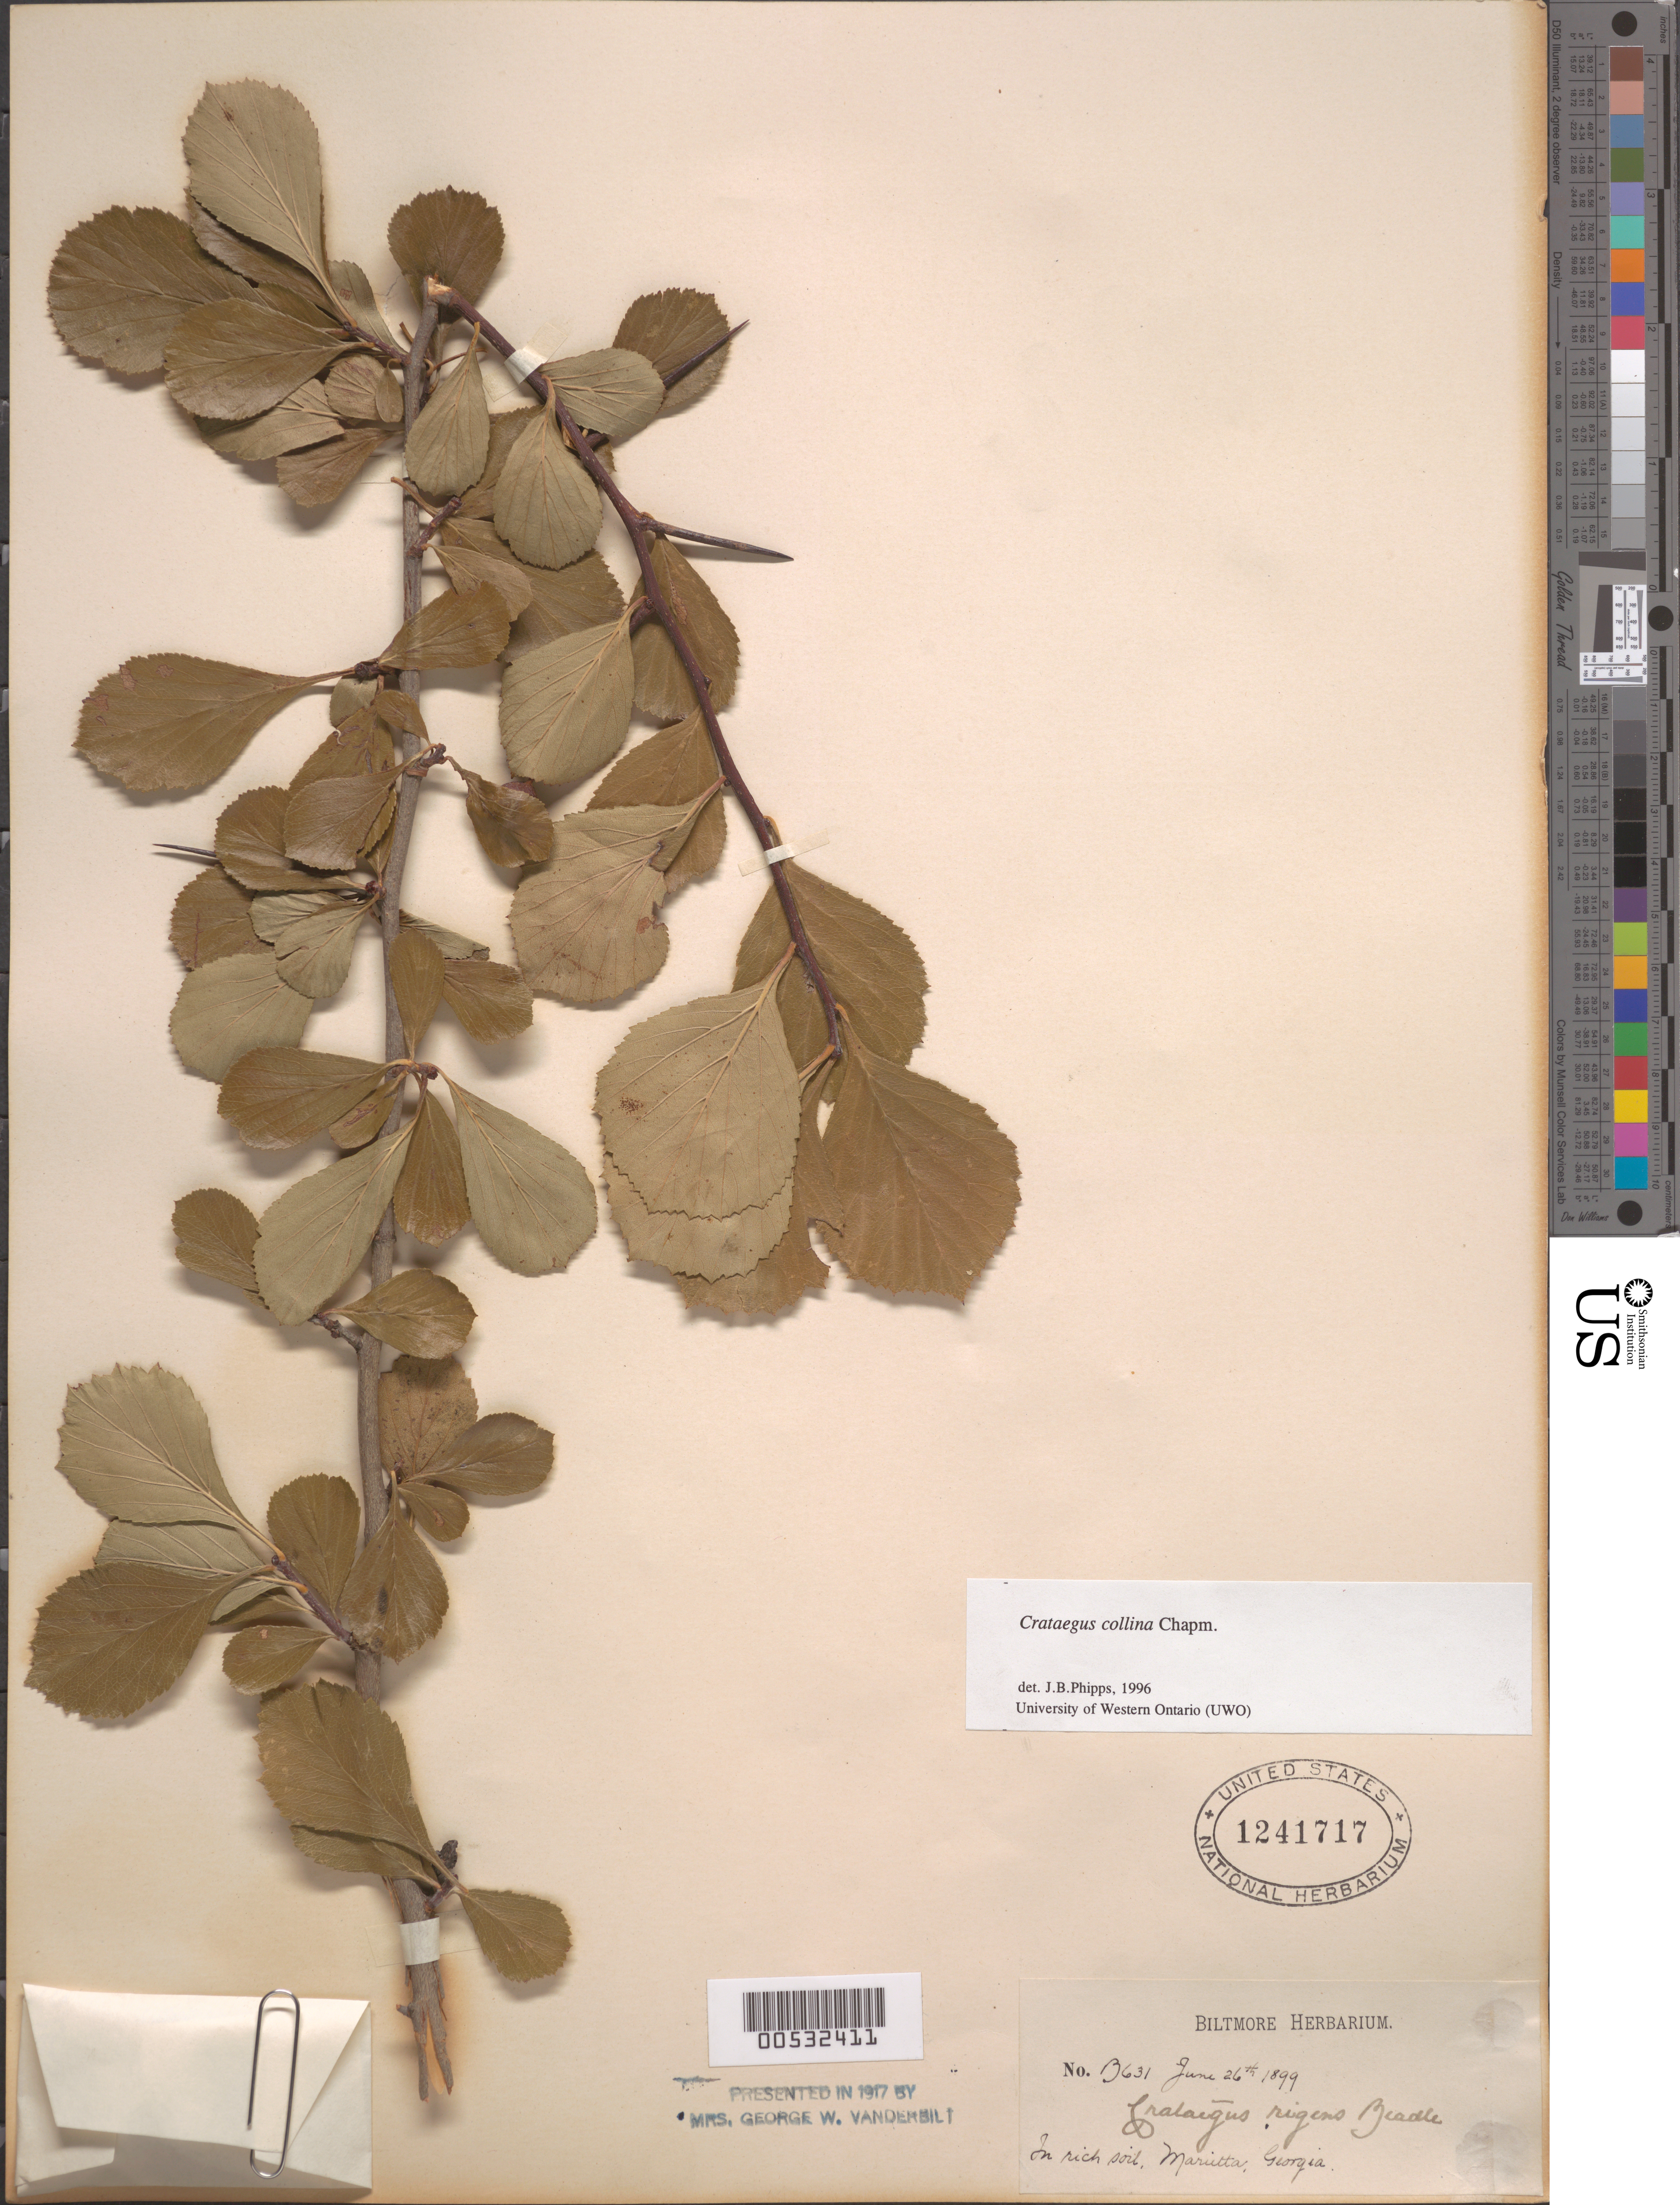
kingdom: Plantae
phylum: Tracheophyta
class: Magnoliopsida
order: Rosales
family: Rosaceae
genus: Crataegus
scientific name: Crataegus collina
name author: Chapm.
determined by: Phipps, James B., (UWO), University of Western Ontario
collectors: ex herb. Biltmore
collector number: B631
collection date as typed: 26 Jun 1899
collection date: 1899-06-26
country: United States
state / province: Georgia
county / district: Cobb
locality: Marietta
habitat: In rich soil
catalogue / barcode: US 1241717